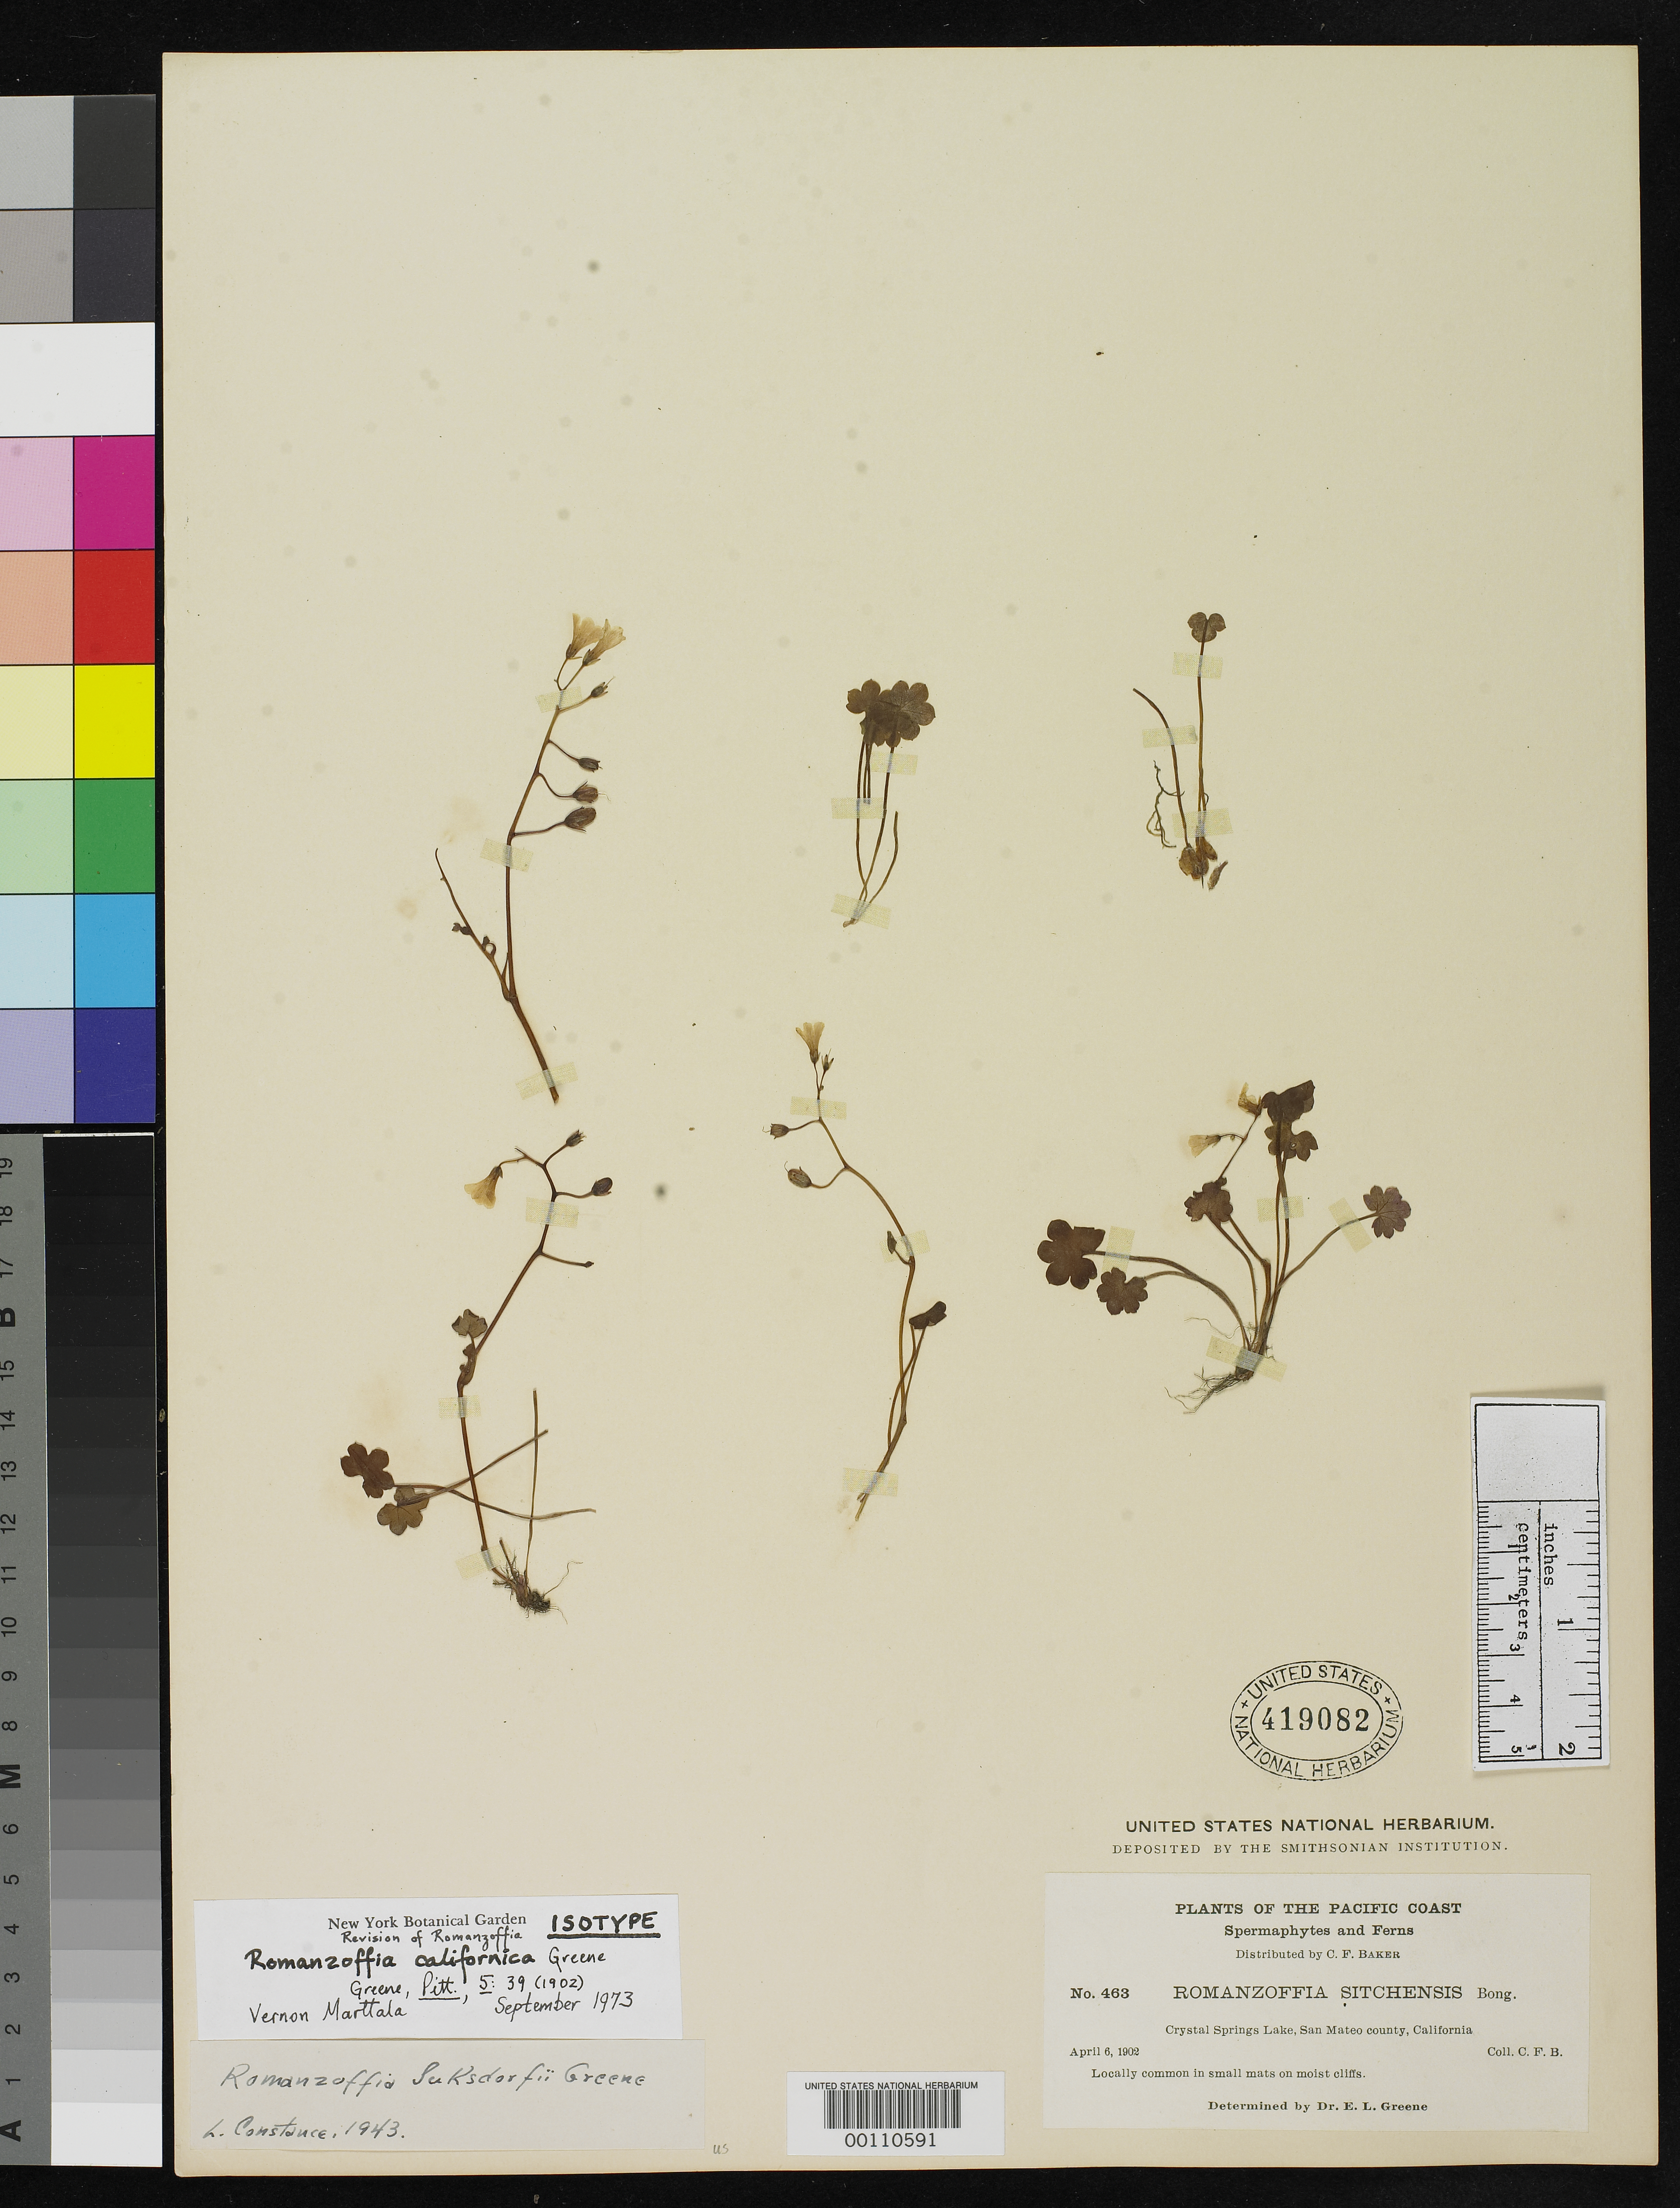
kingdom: Plantae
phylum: Tracheophyta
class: Magnoliopsida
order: Boraginales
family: Hydrophyllaceae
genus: Romanzoffia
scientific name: Romanzoffia californica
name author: Greene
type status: Isotype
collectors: C. F. Baker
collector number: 463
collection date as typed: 06 Apr 1902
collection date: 1902-04-06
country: United States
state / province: California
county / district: San Mateo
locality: Crystal Springs Lake.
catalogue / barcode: US 419082